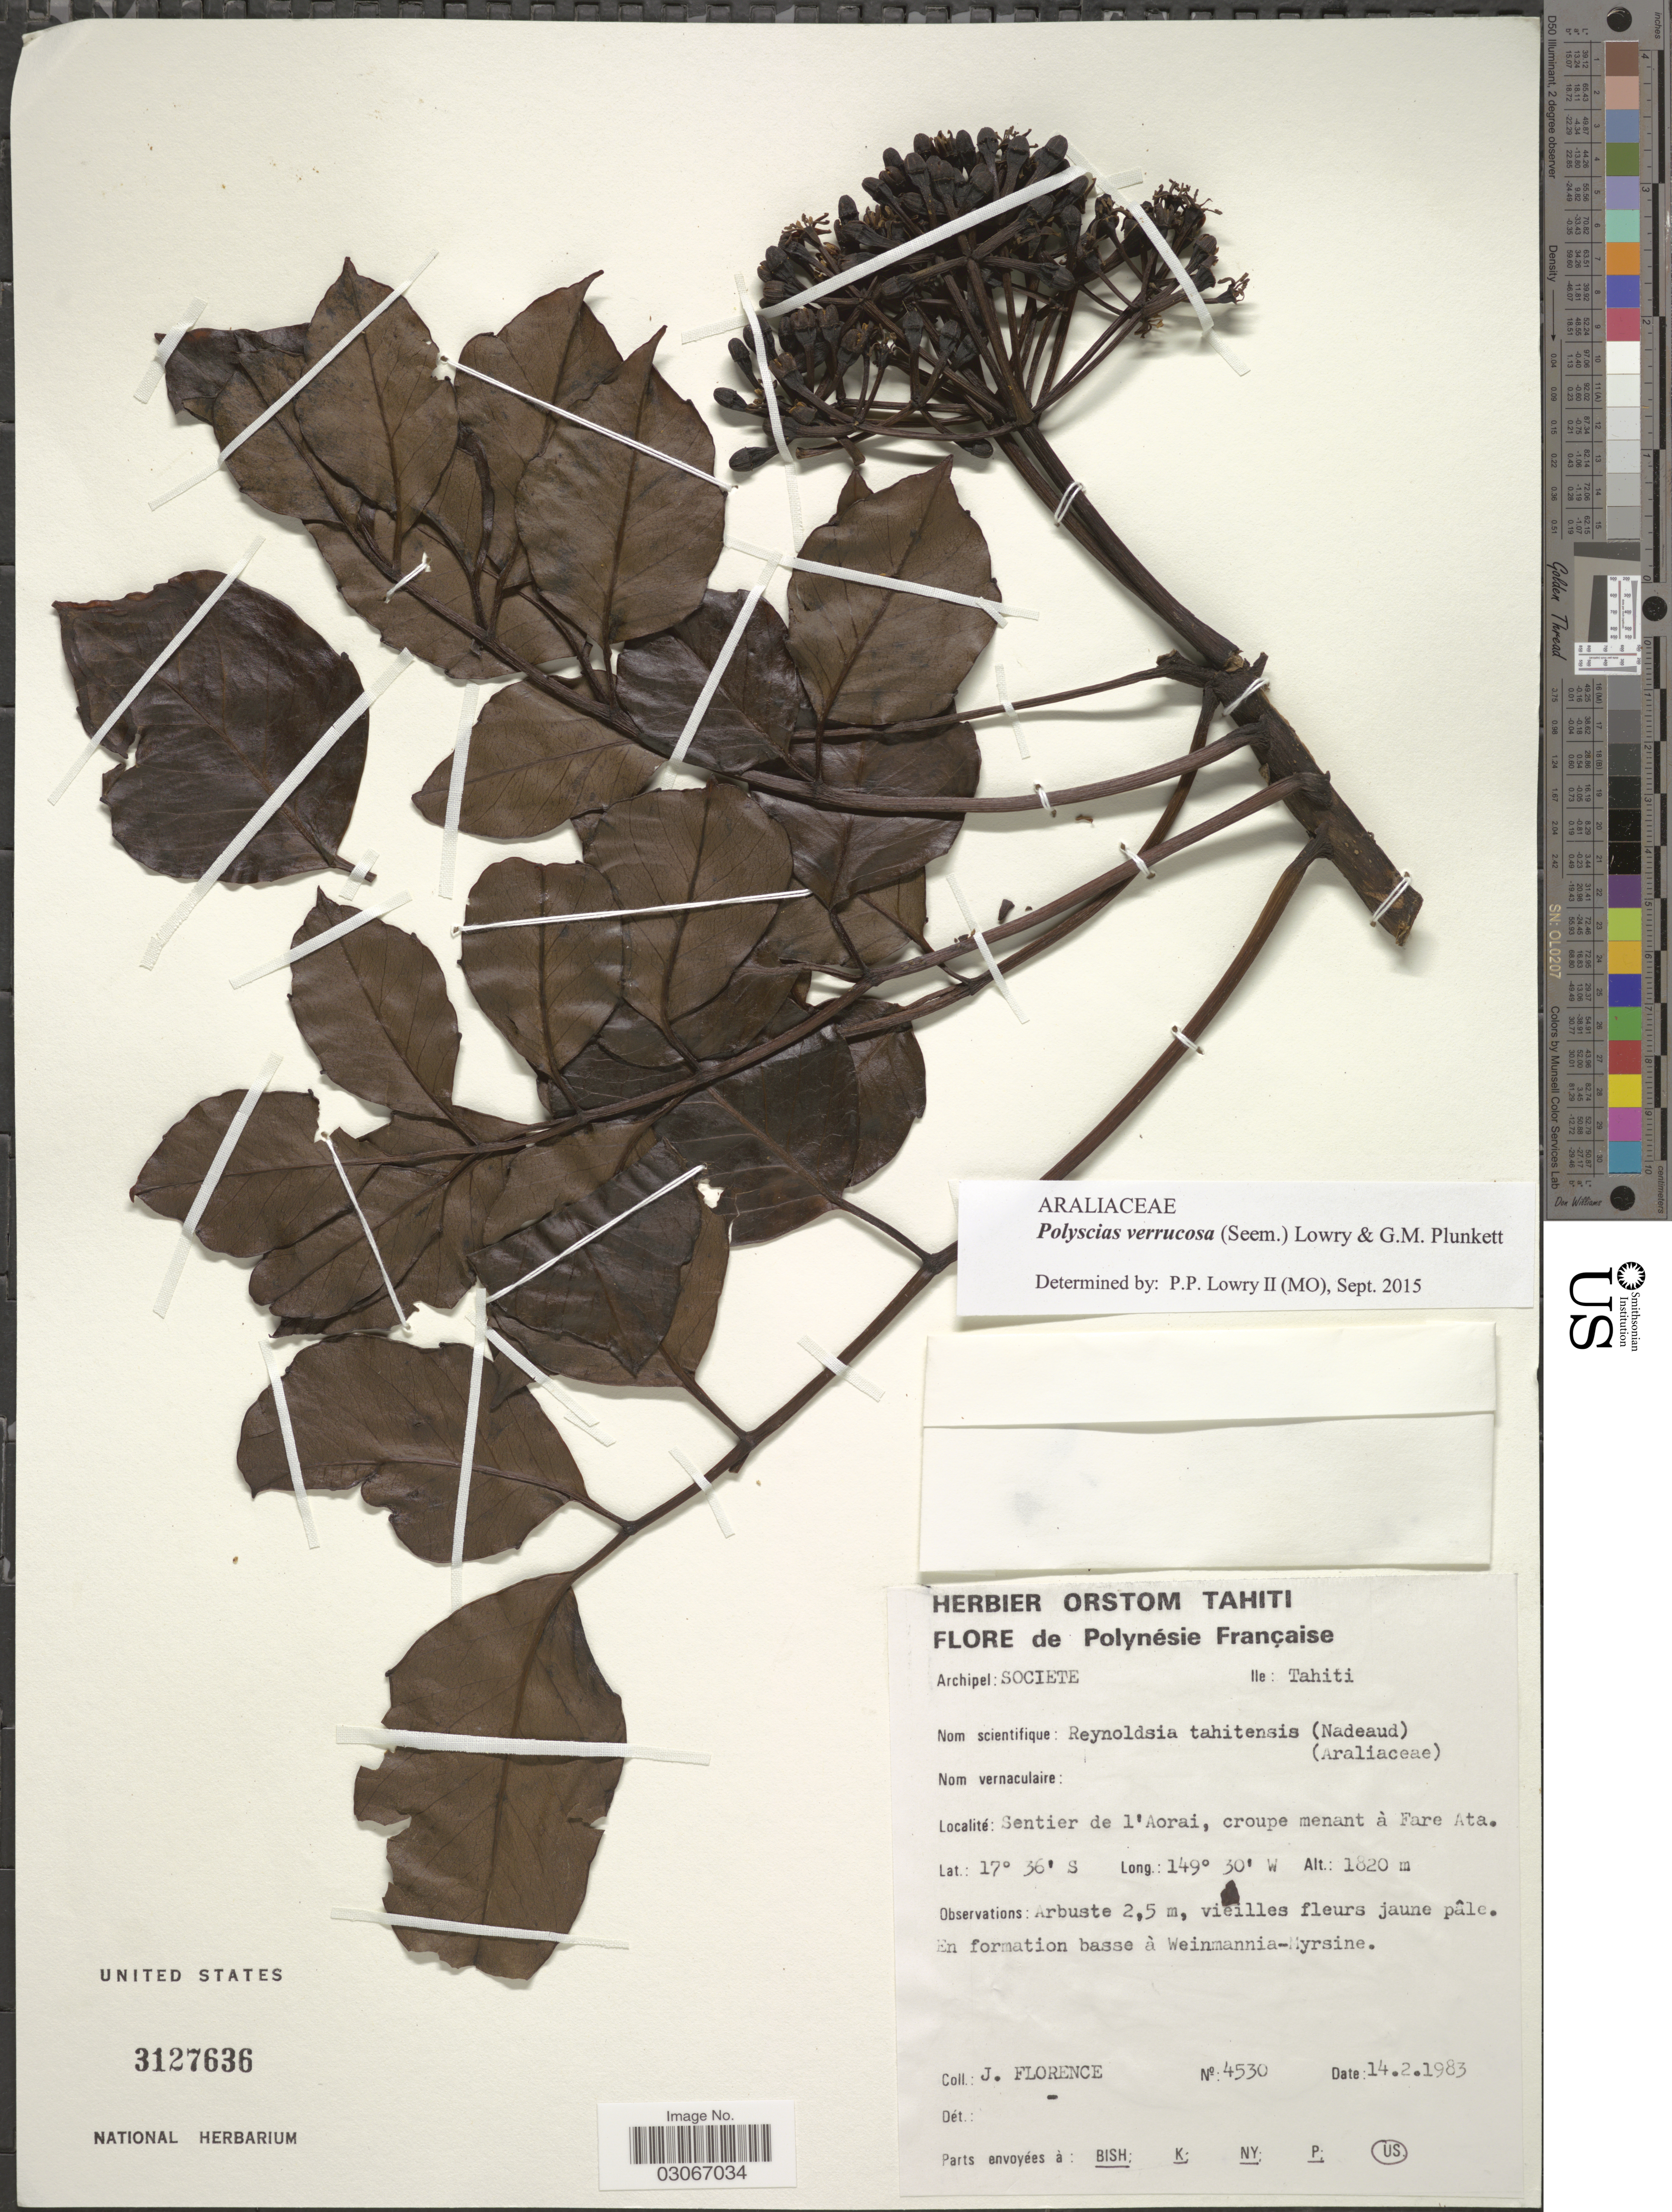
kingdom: Plantae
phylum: Tracheophyta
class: Magnoliopsida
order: Apiales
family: Araliaceae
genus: Polyscias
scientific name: Polyscias verrucosa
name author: (Seem.) Lowry & G. M. Plunkett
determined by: Wagner, W. L., (BOT), Smithsonian Institution - National Museum of Natural History (UNITED STATES)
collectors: J. Florence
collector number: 4530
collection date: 1983-02-14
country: French Polynesia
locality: Archipel: Societe. Ile: Tahiti. Sentier de l'Aorai, croupe menant à Fare Ata.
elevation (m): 1820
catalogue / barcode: US 3127636